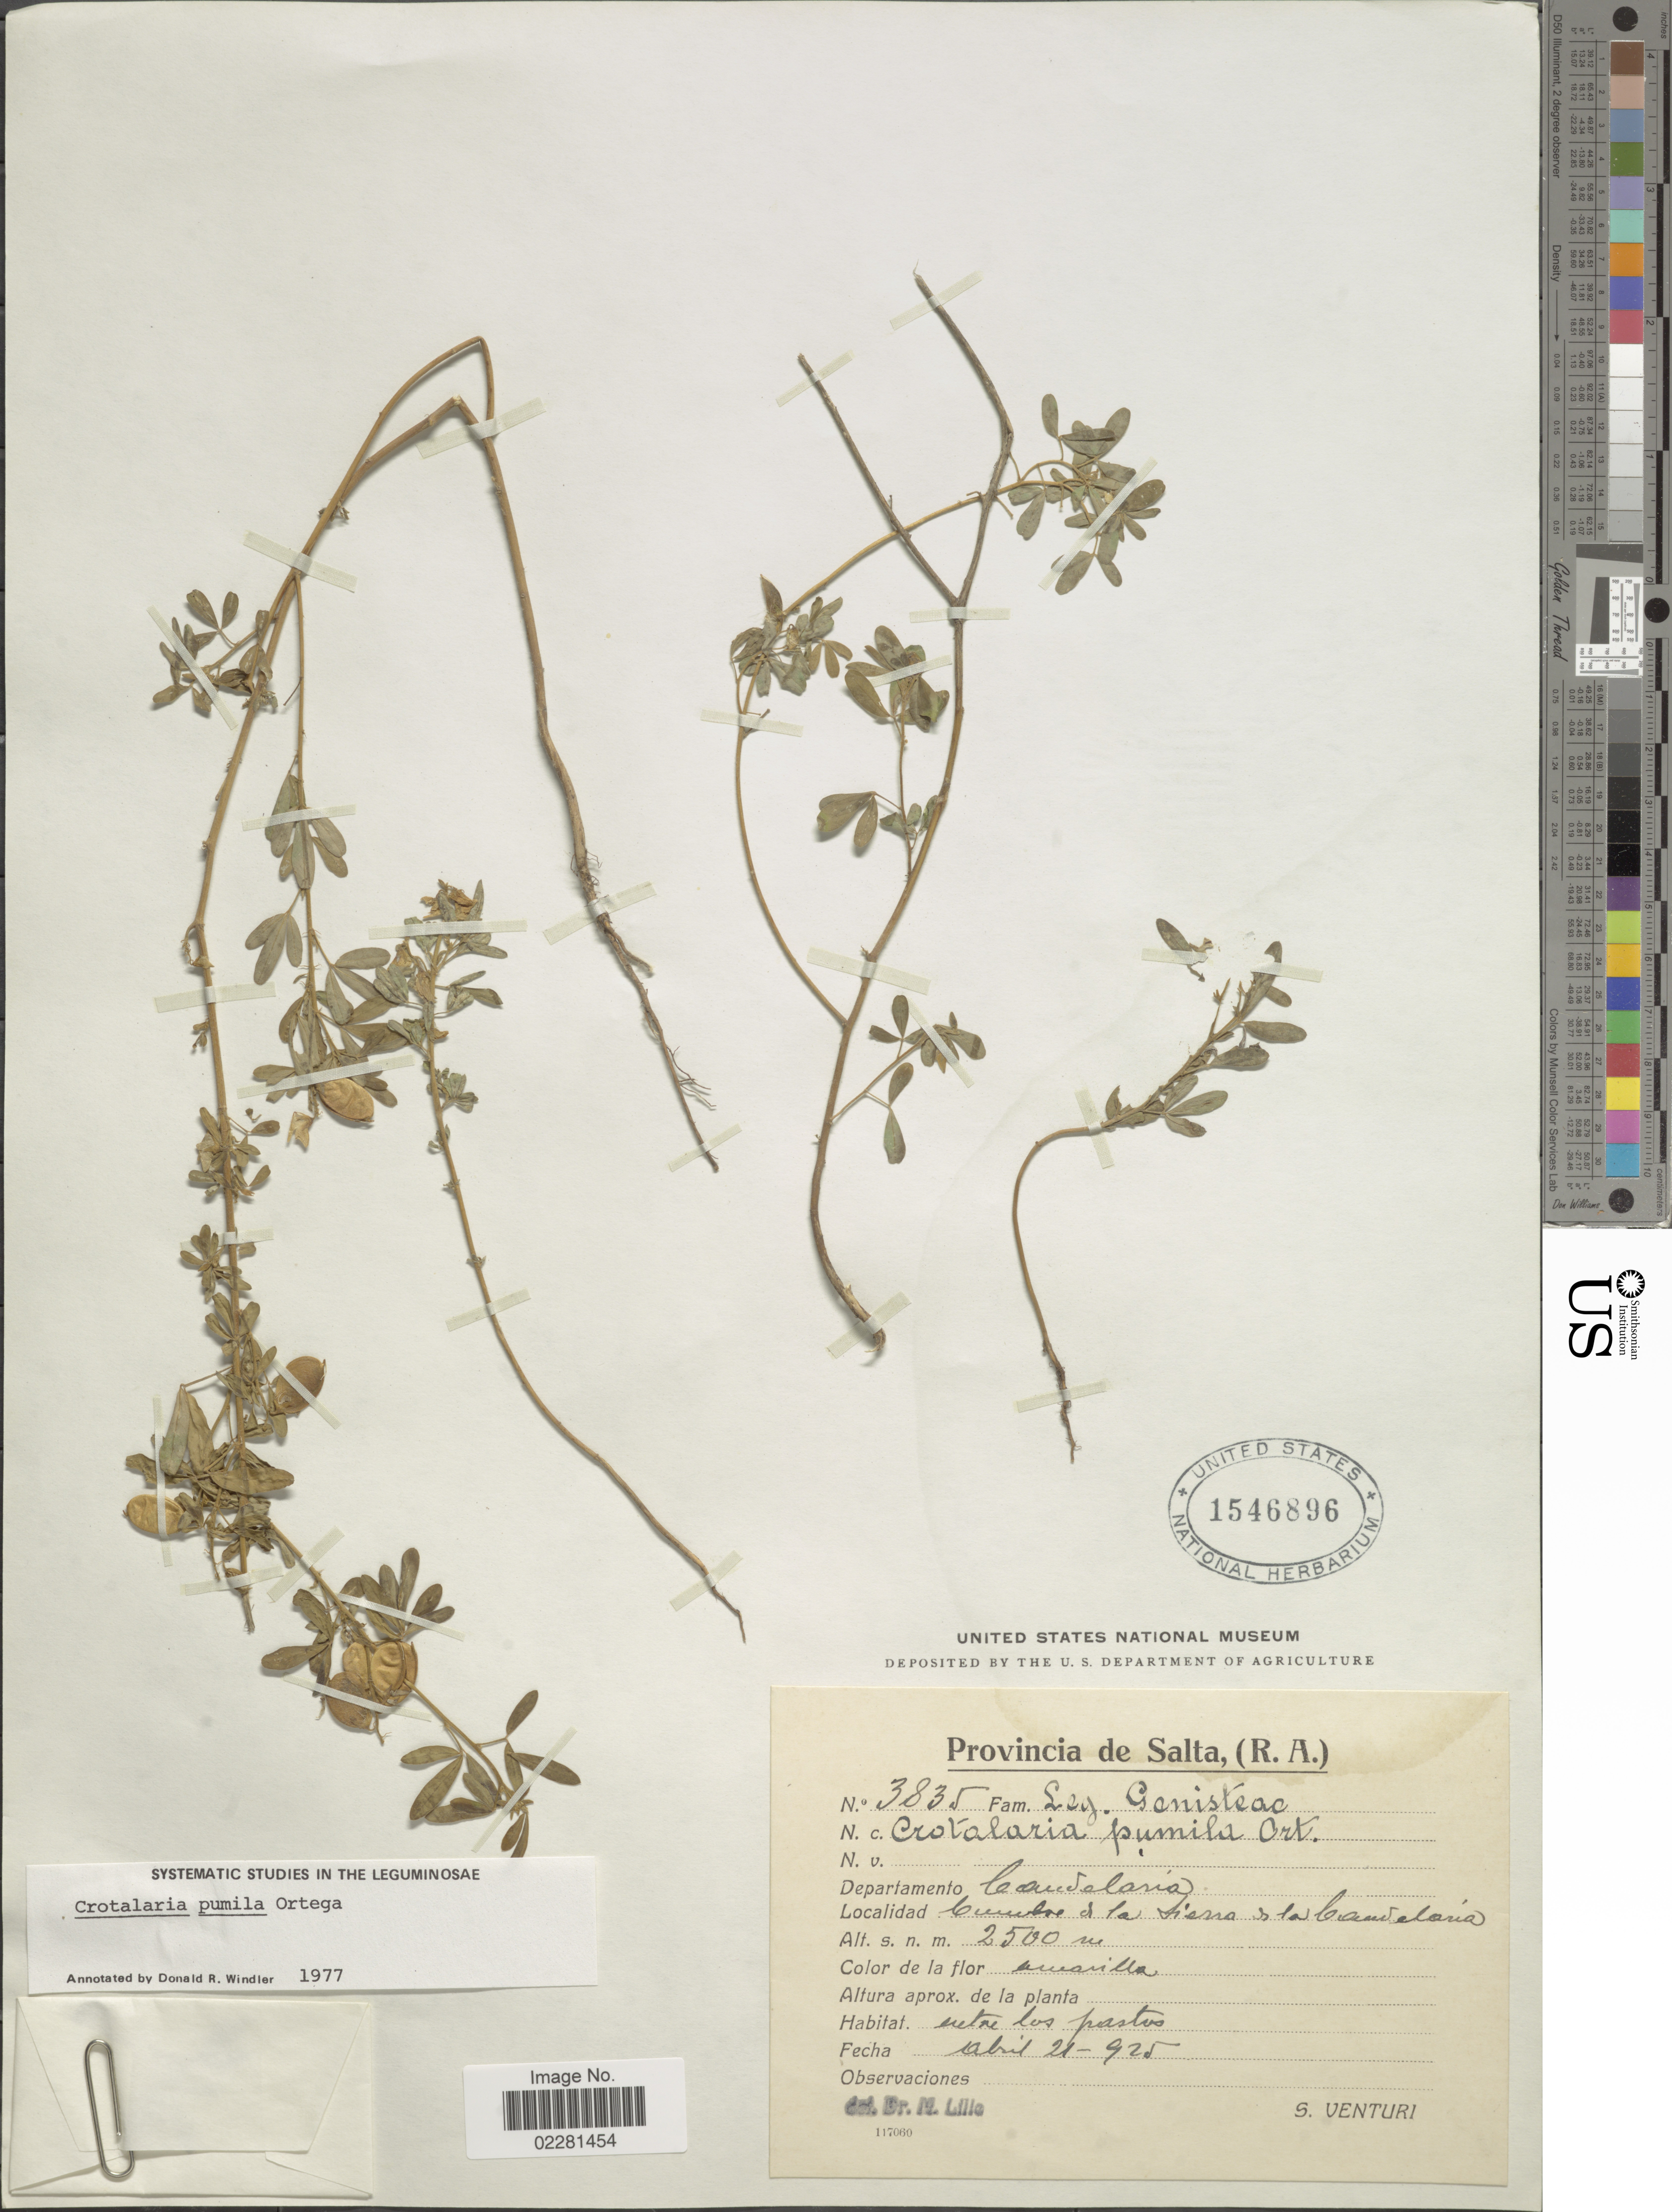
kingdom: Plantae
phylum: Tracheophyta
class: Magnoliopsida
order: Fabales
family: Fabaceae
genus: Crotalaria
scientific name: Crotalaria pumila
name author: Ortega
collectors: S. Venturi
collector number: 3835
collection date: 1925-04-21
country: Argentina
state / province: Salta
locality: Departamento Candelaria, Cumbre de la Sierra de la Candelaria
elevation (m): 2500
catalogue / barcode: US 1546896